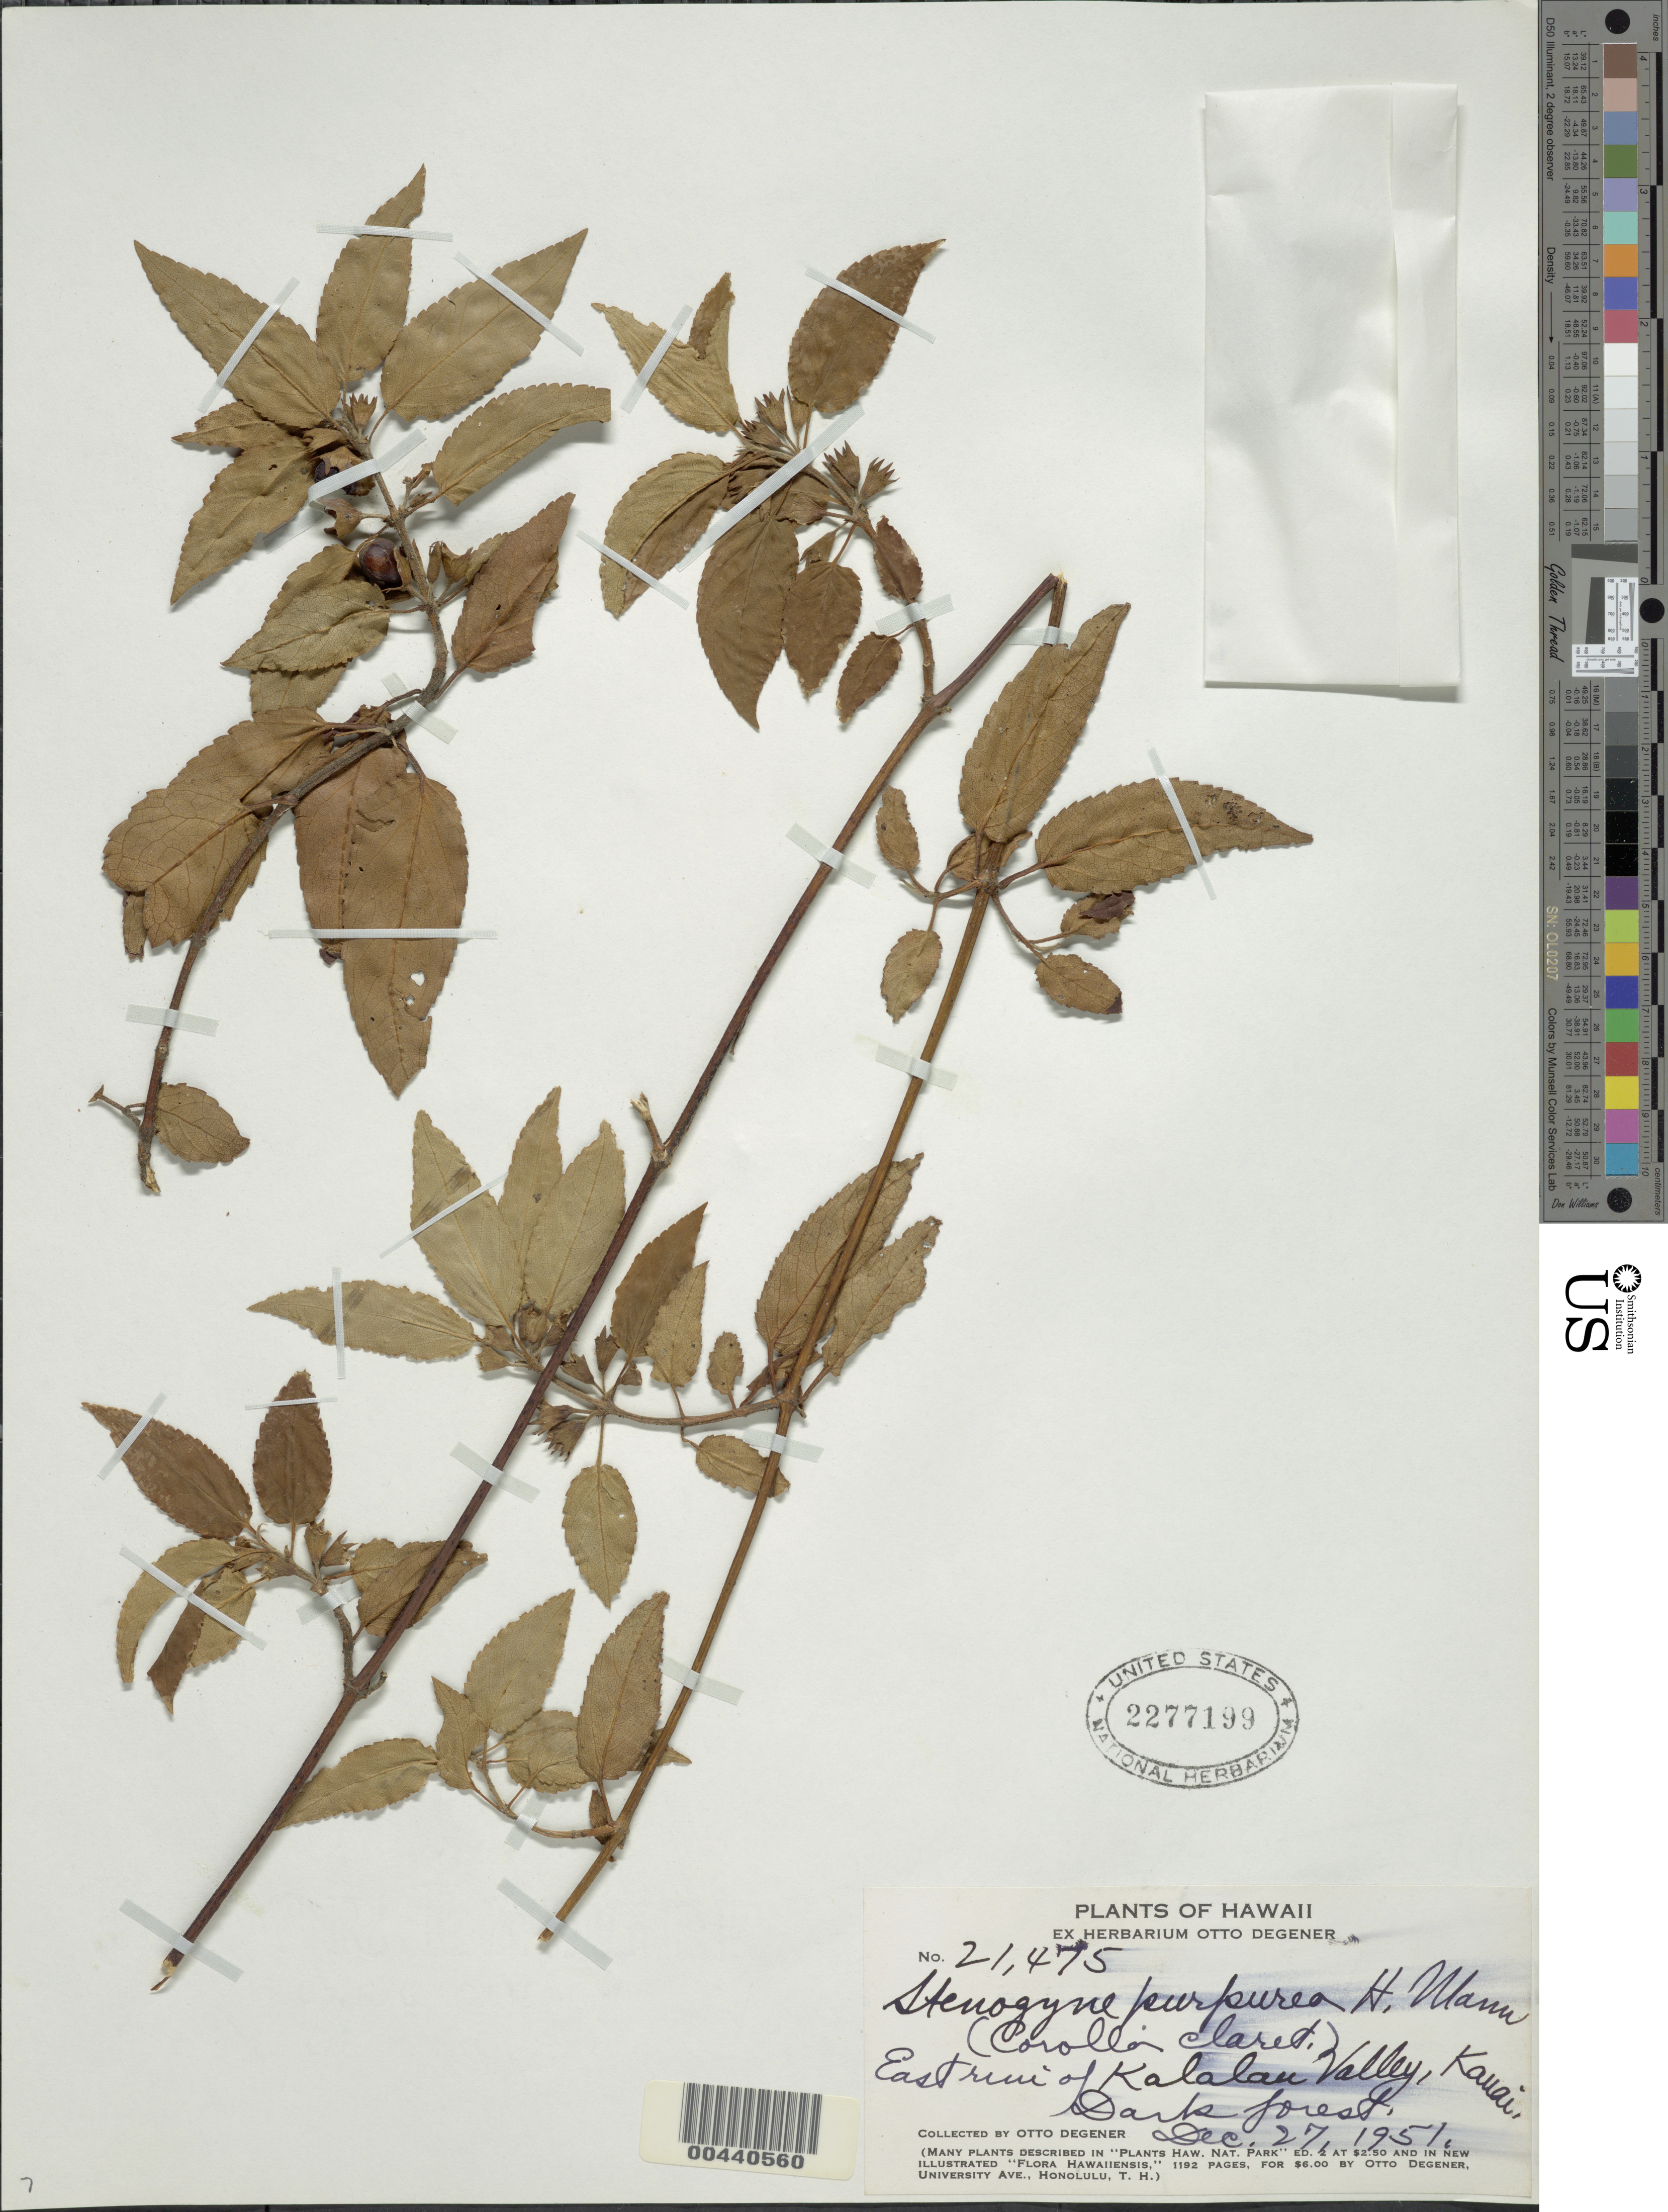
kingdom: Plantae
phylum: Tracheophyta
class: Magnoliopsida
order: Lamiales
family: Lamiaceae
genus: Stenogyne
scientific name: Stenogyne purpurea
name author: H. Mann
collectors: O. Degener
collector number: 21475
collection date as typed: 27 Dec 1951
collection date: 1951-12-27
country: United States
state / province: Hawaii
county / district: Kauai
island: Kaua'i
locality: E rim of Kalalau Valley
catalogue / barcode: US 2277199